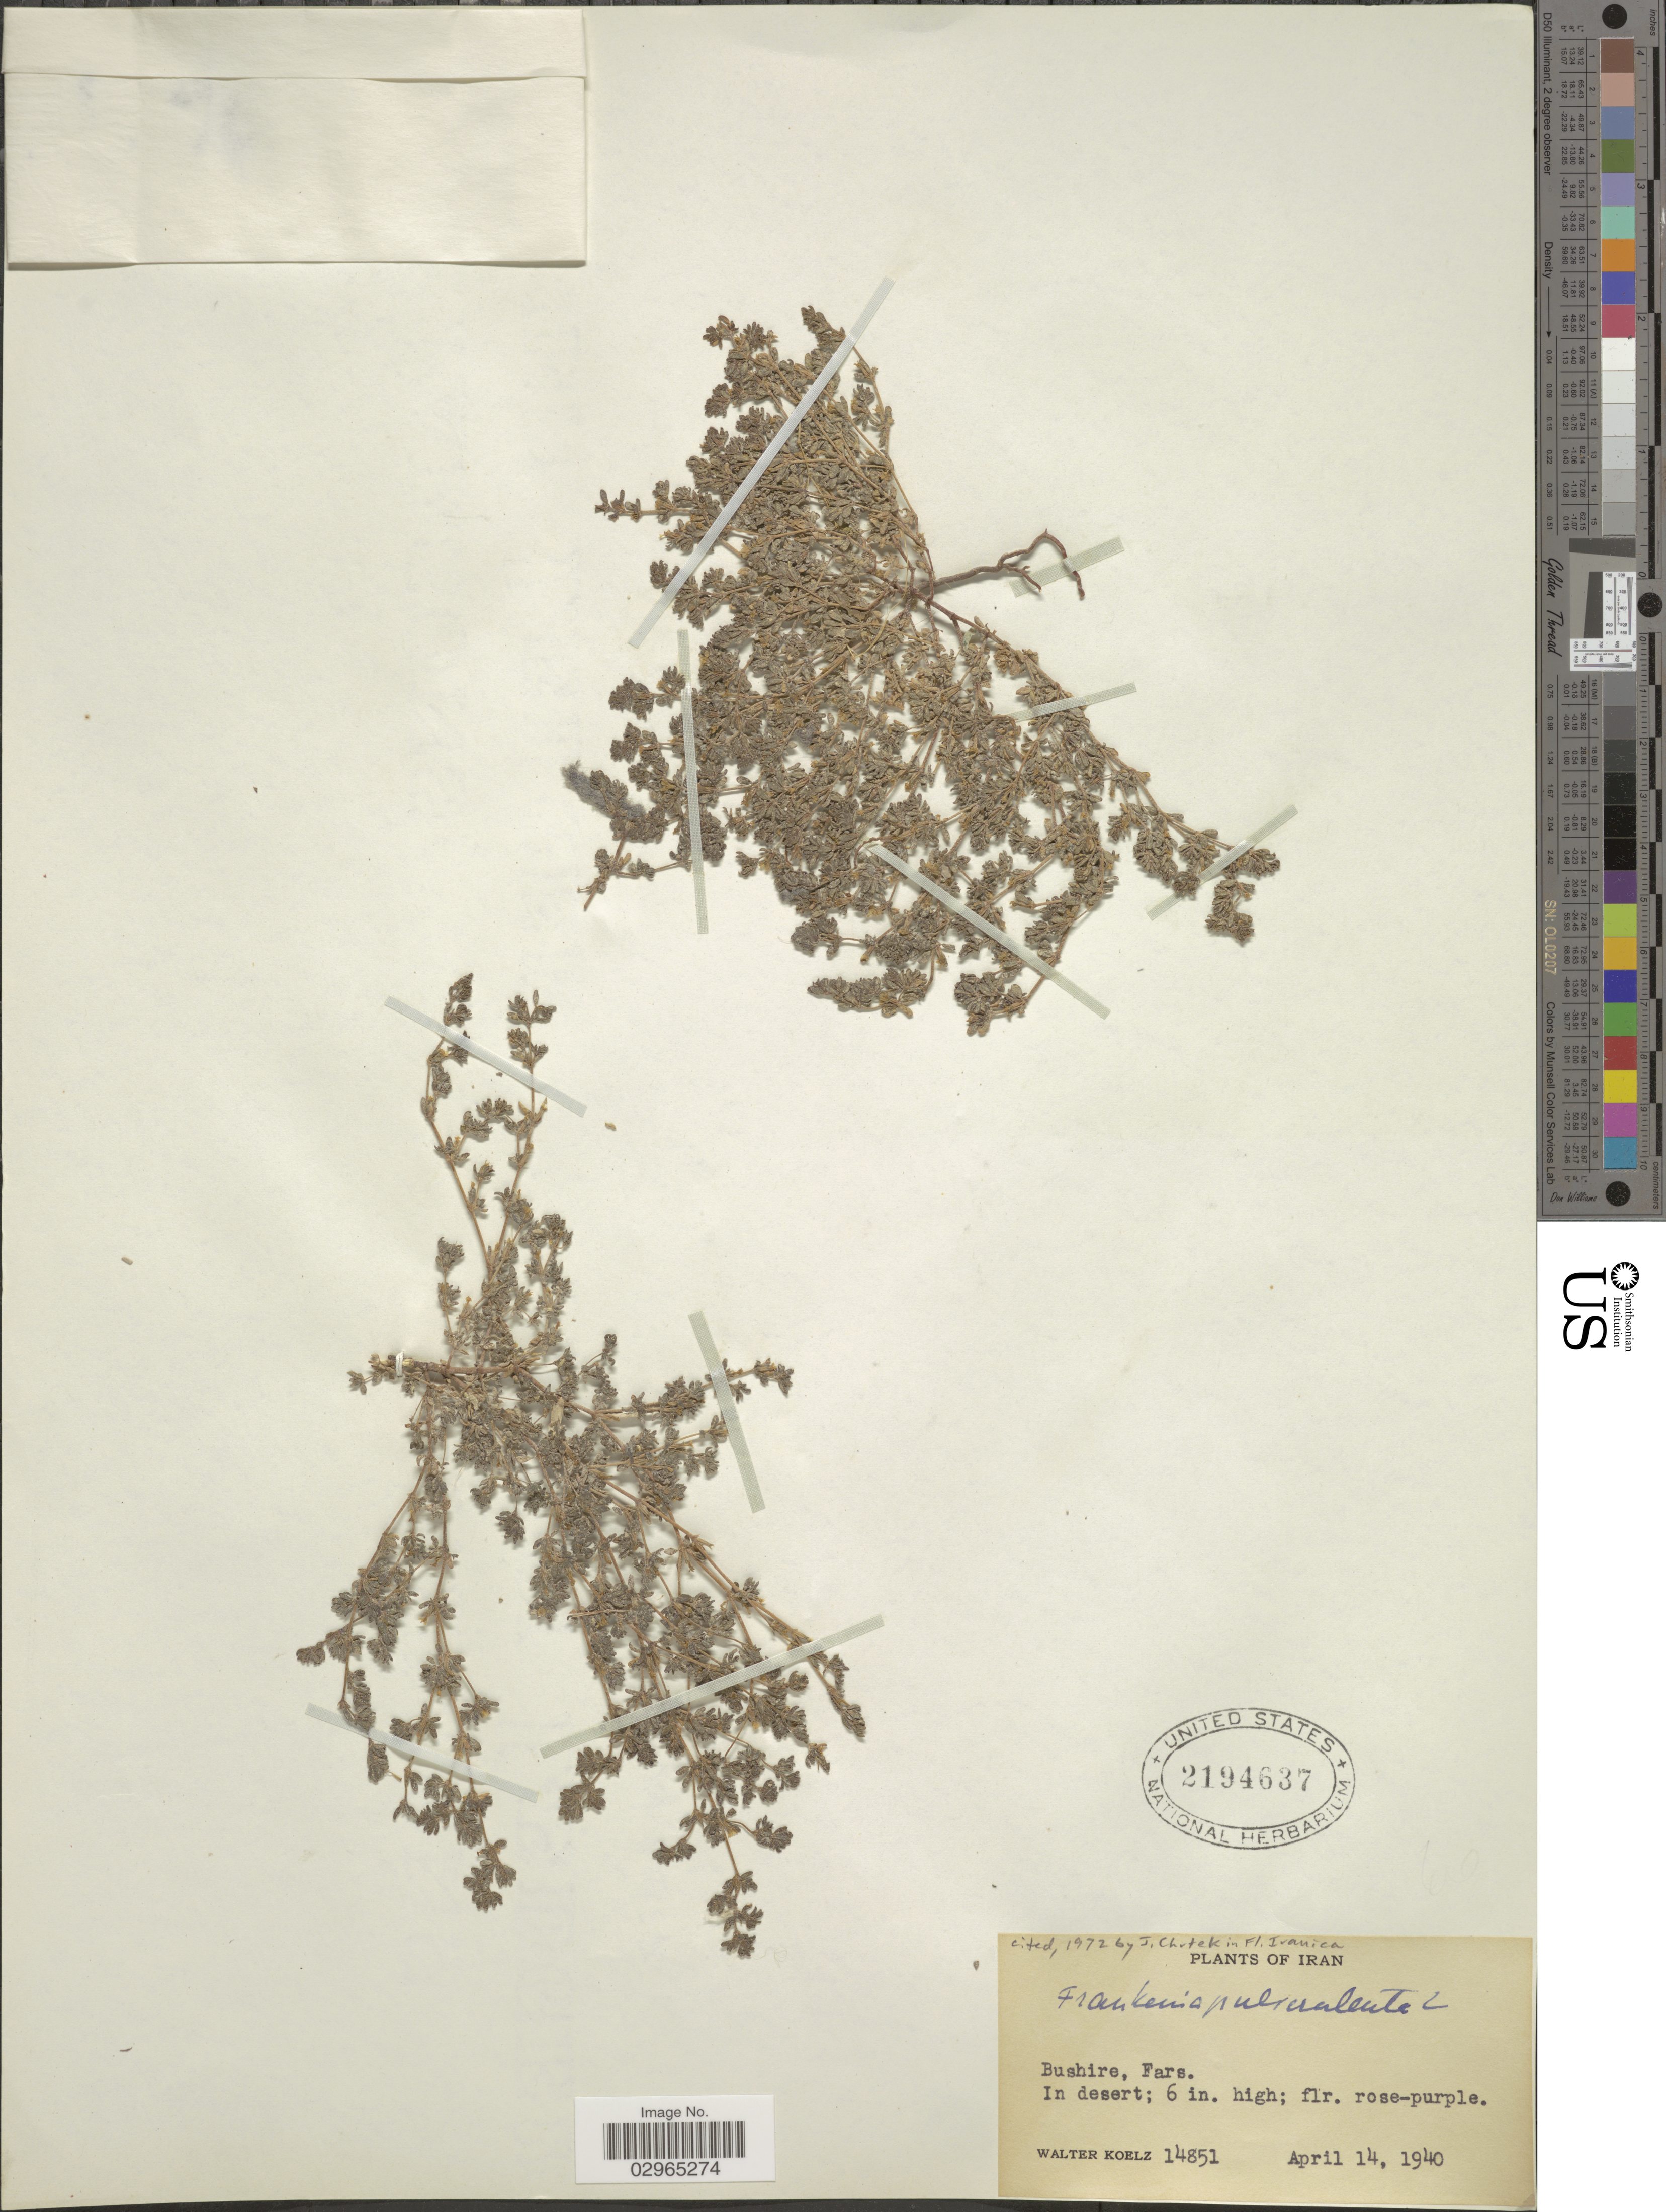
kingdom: Plantae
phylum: Tracheophyta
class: Magnoliopsida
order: Caryophyllales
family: Frankeniaceae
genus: Frankenia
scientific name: Frankenia pulverulenta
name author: L.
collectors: W. N. Koelz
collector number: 14851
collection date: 1940-04-14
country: Iran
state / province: Fars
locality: Bushire, Fars.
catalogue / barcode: US 2194637